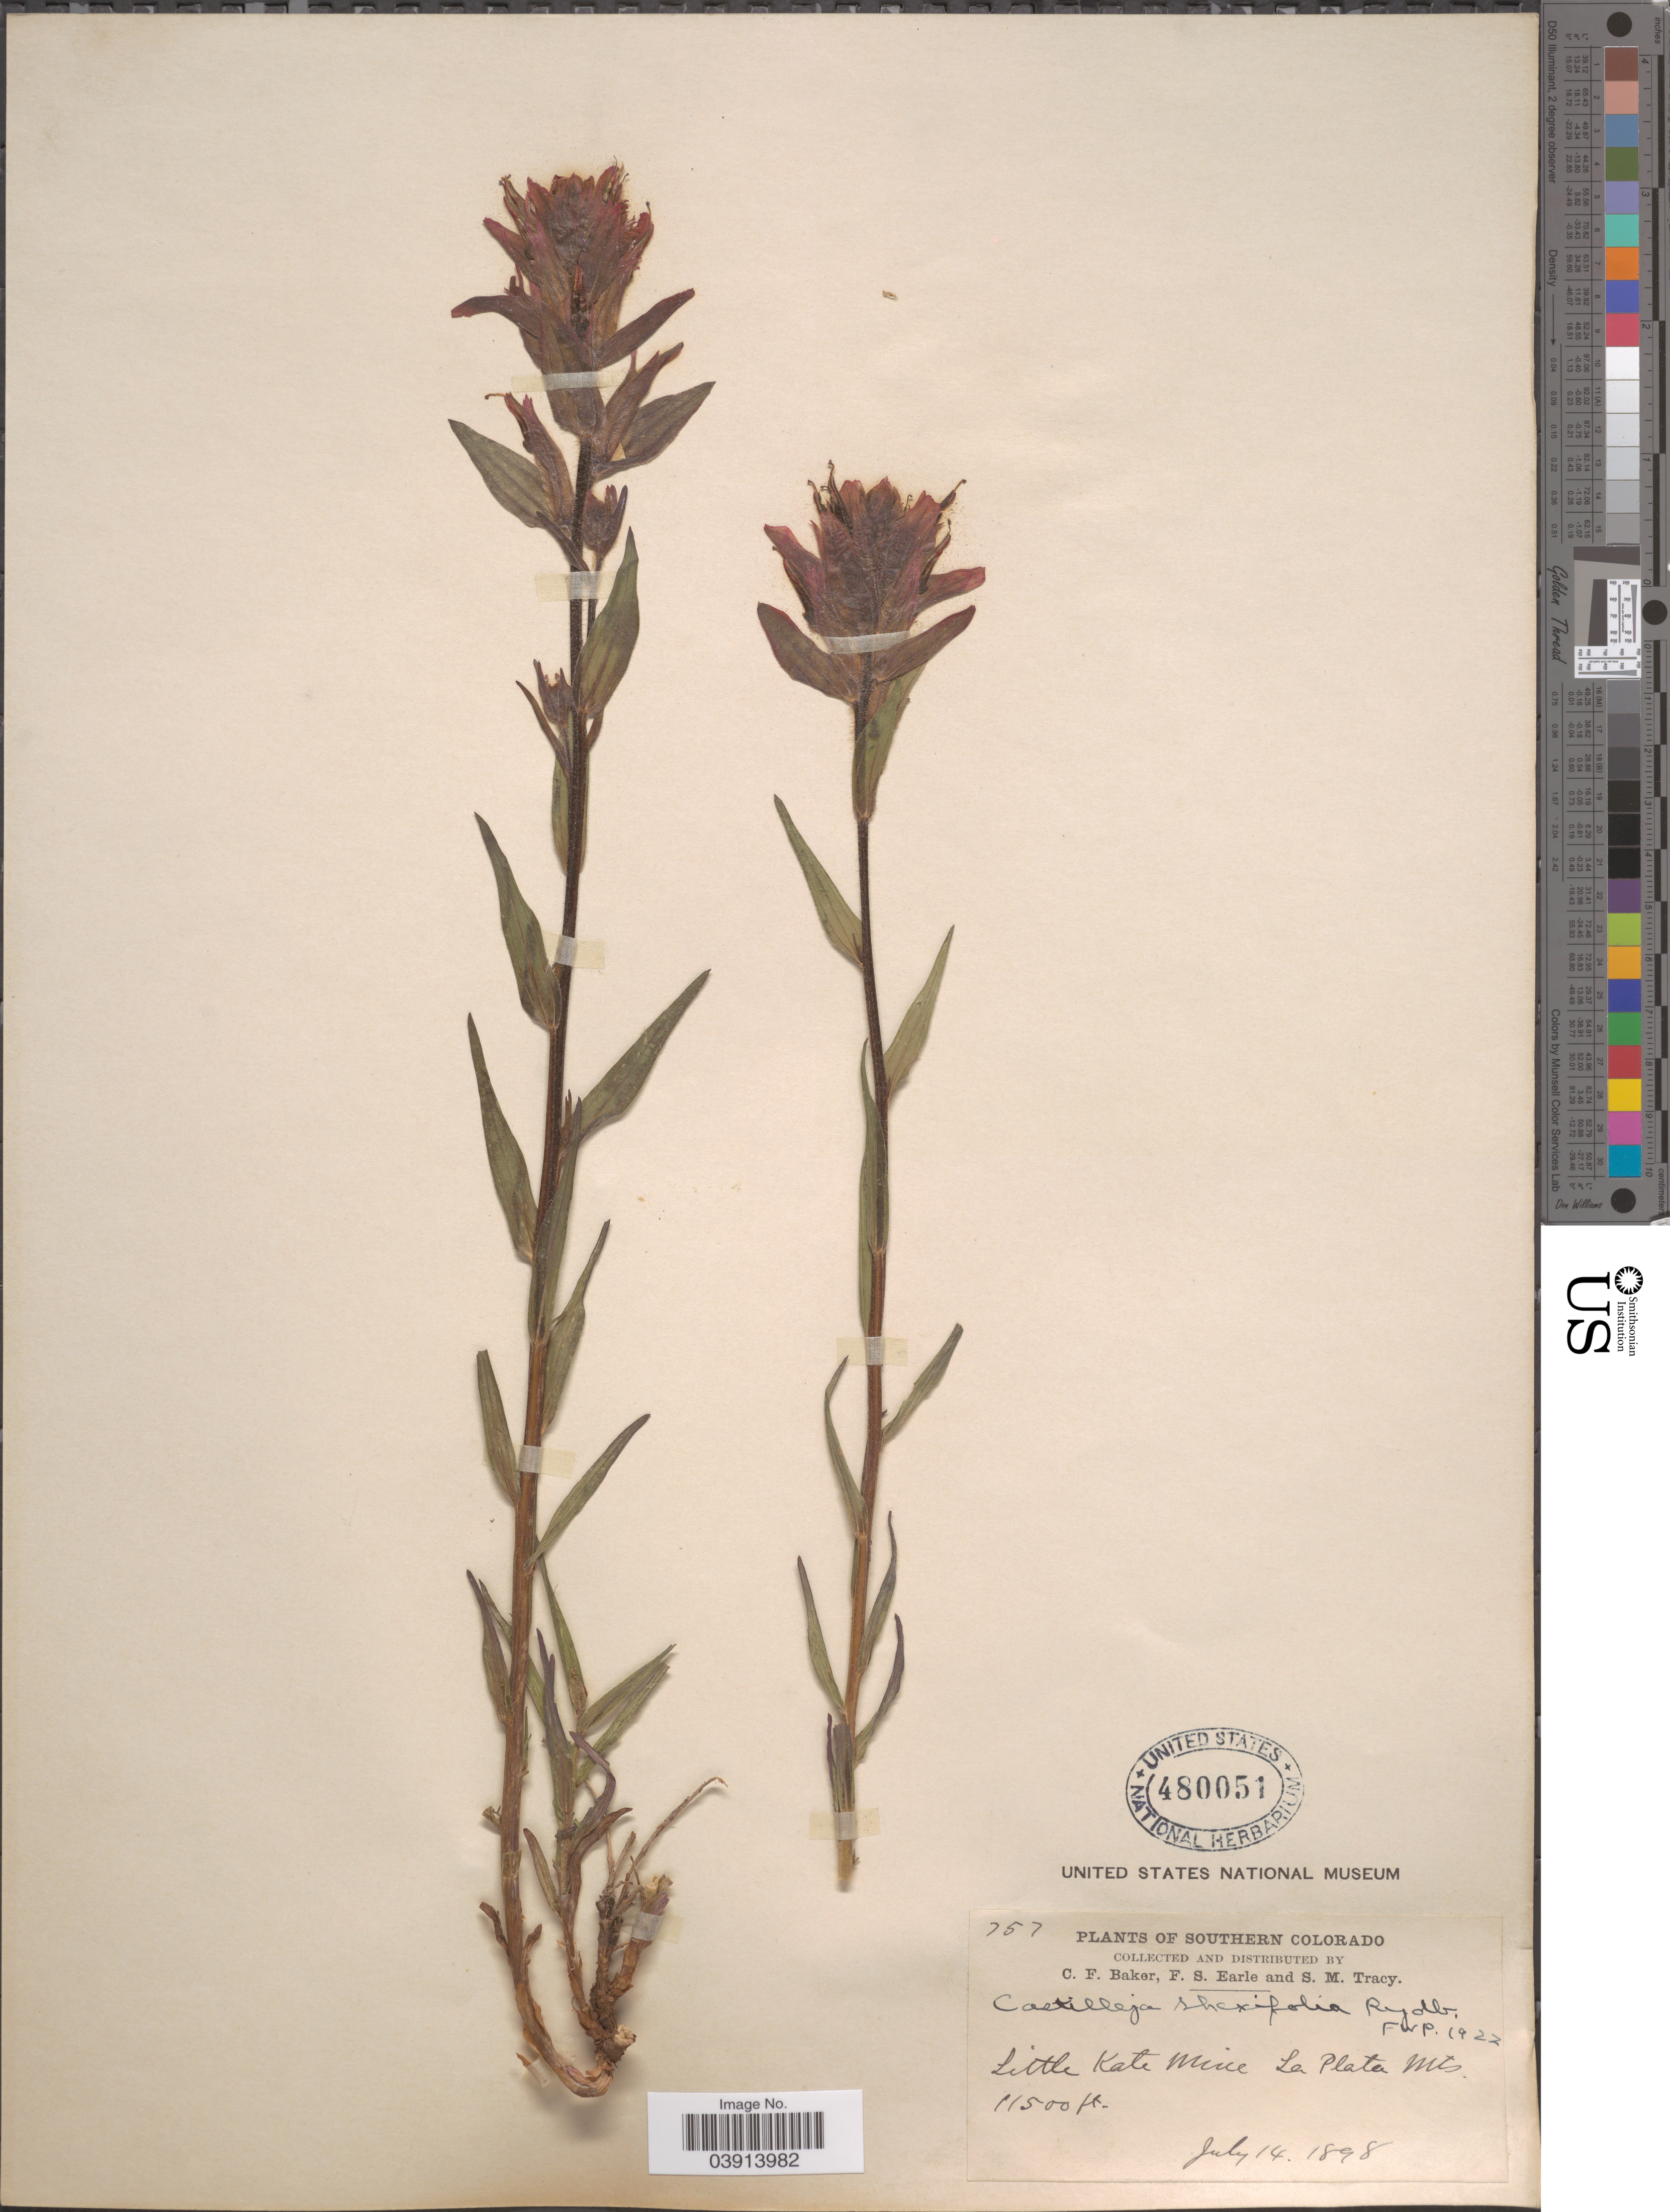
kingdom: Plantae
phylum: Tracheophyta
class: Magnoliopsida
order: Lamiales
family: Orobanchaceae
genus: Castilleja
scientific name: Castilleja rhexiifolia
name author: Rydb.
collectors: C. F. Baker, F. S. Earle & S. M. Tracy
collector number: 757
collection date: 1898-07-14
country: United States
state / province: Colorado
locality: Southern Colorado. Little Kate Mine La Plata Mts.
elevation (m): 3505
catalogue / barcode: US 480051